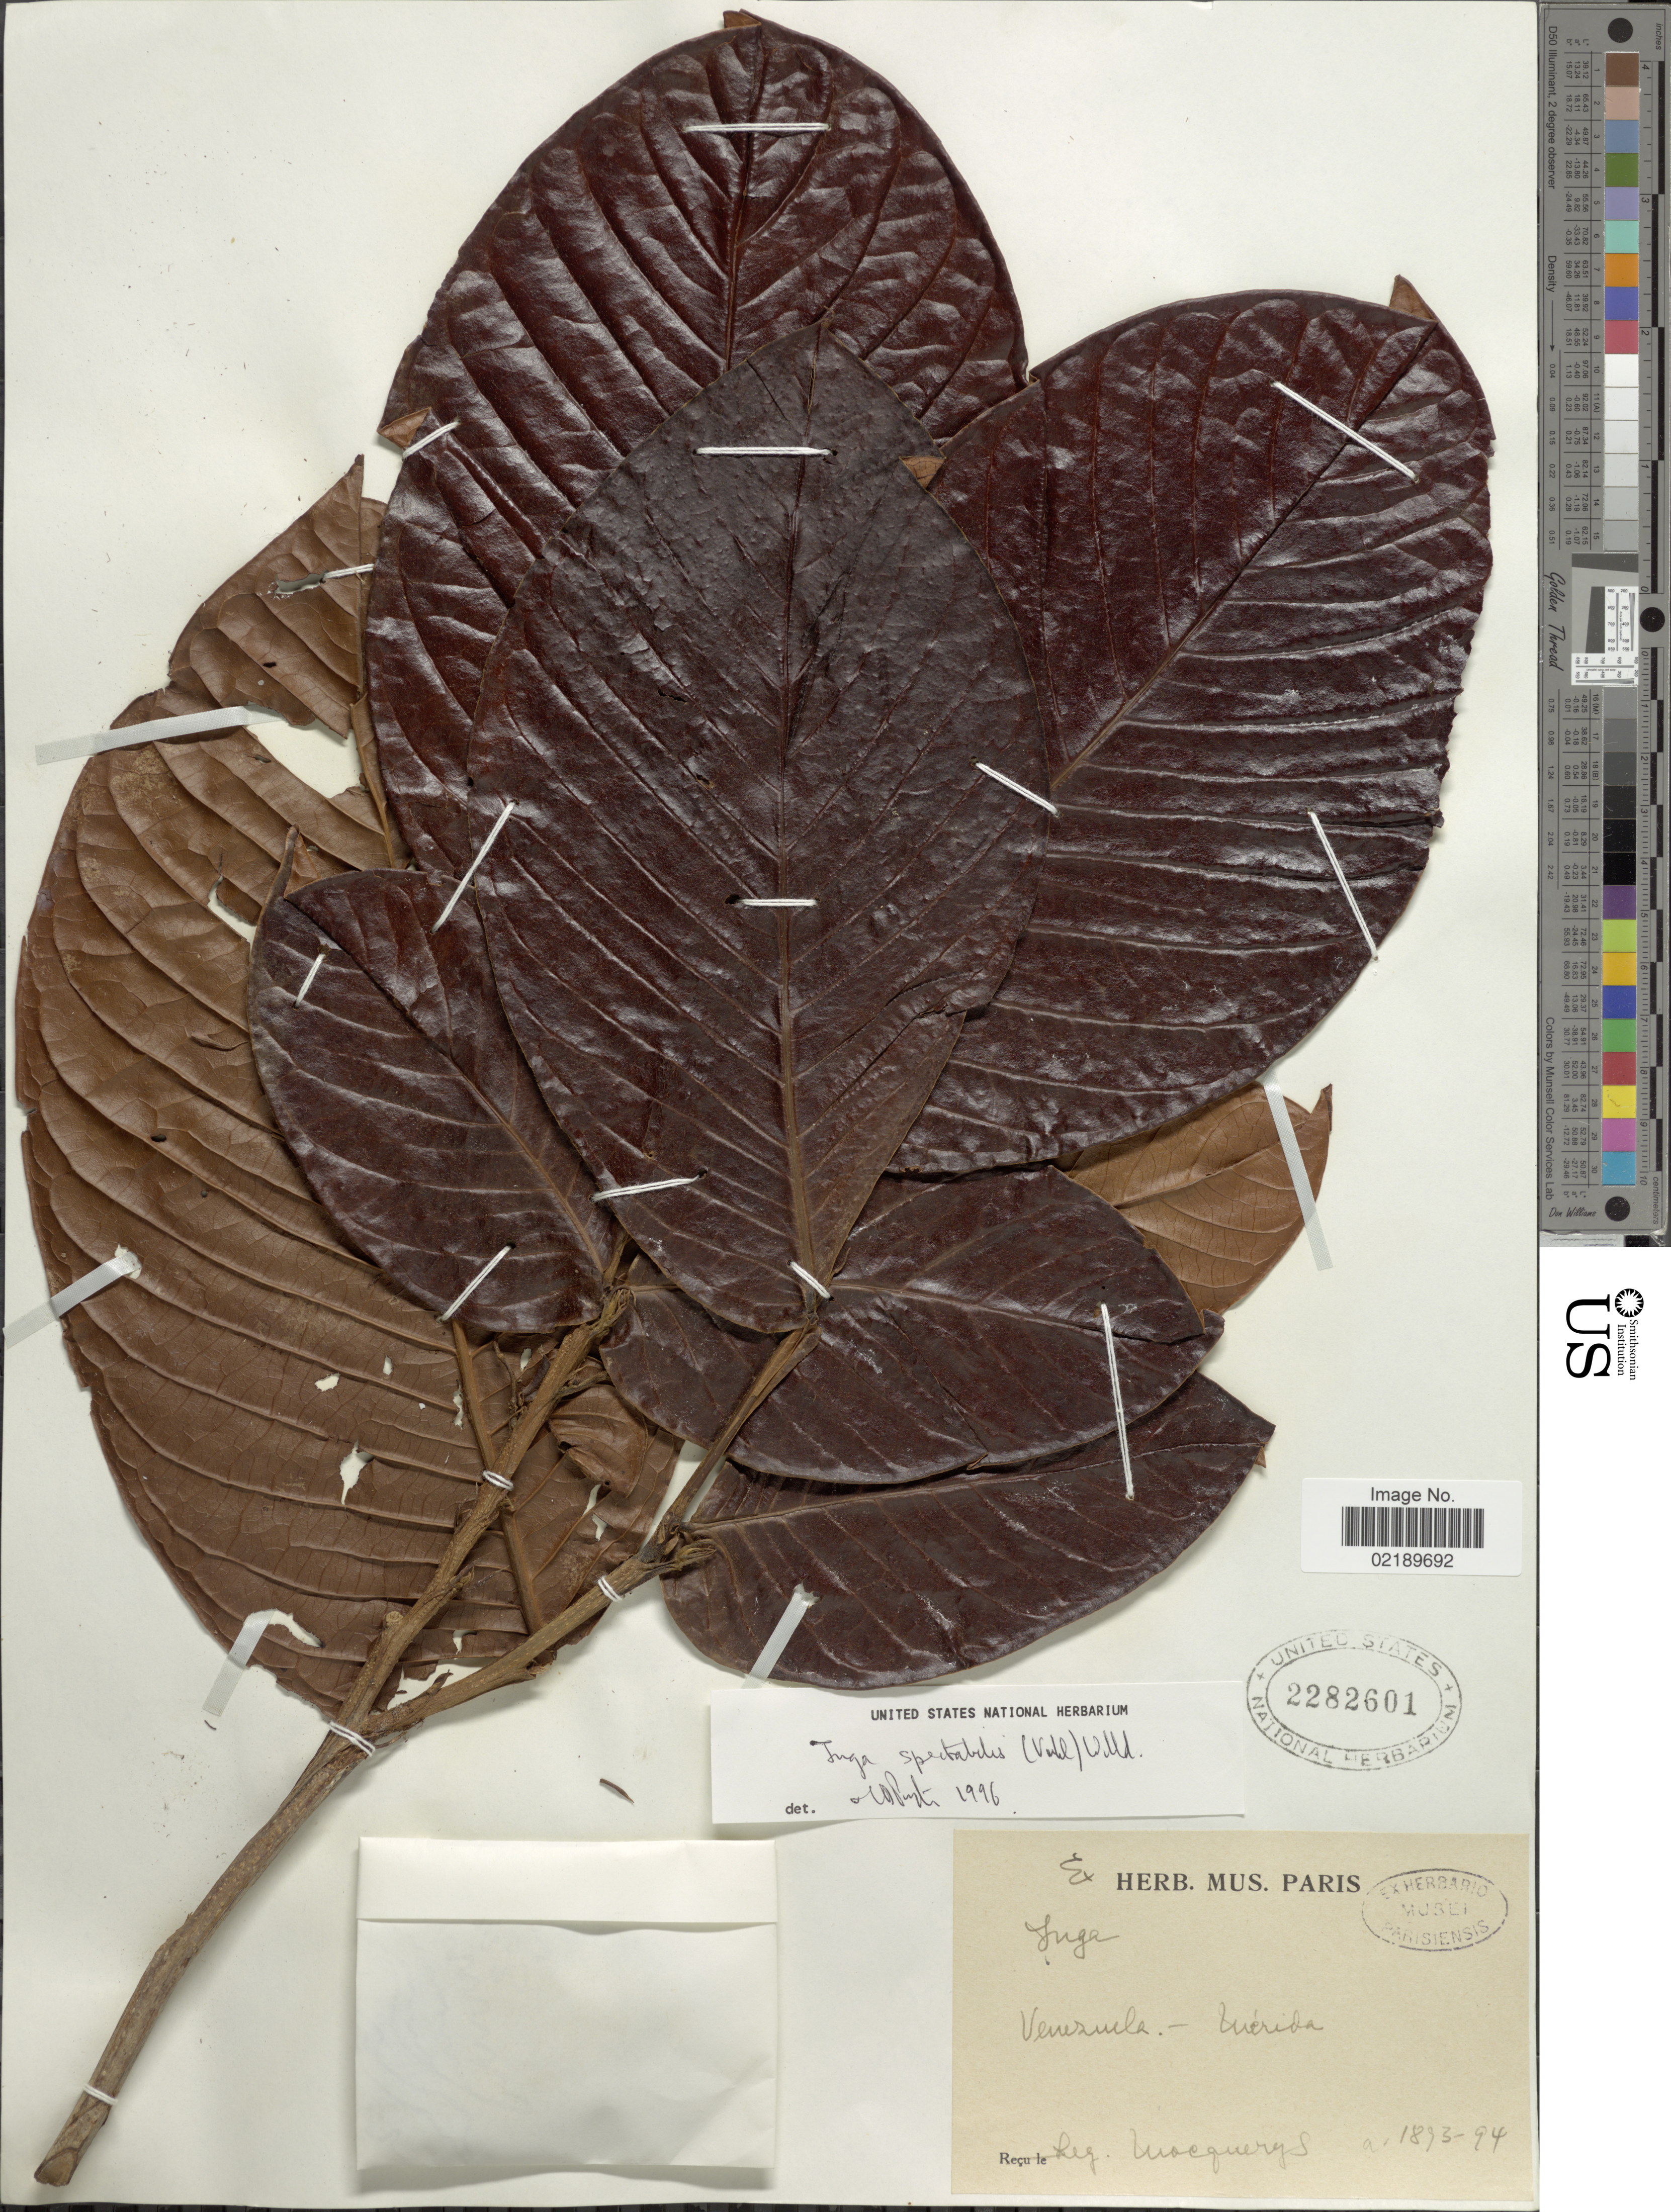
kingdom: Plantae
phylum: Tracheophyta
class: Magnoliopsida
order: Fabales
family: Fabaceae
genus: Inga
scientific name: Inga spectabilis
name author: (Vahl) Willd.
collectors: A. Mocquerys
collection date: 1893/1894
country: Venezuela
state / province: Mérida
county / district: Libertador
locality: Mérida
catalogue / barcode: US 2282601